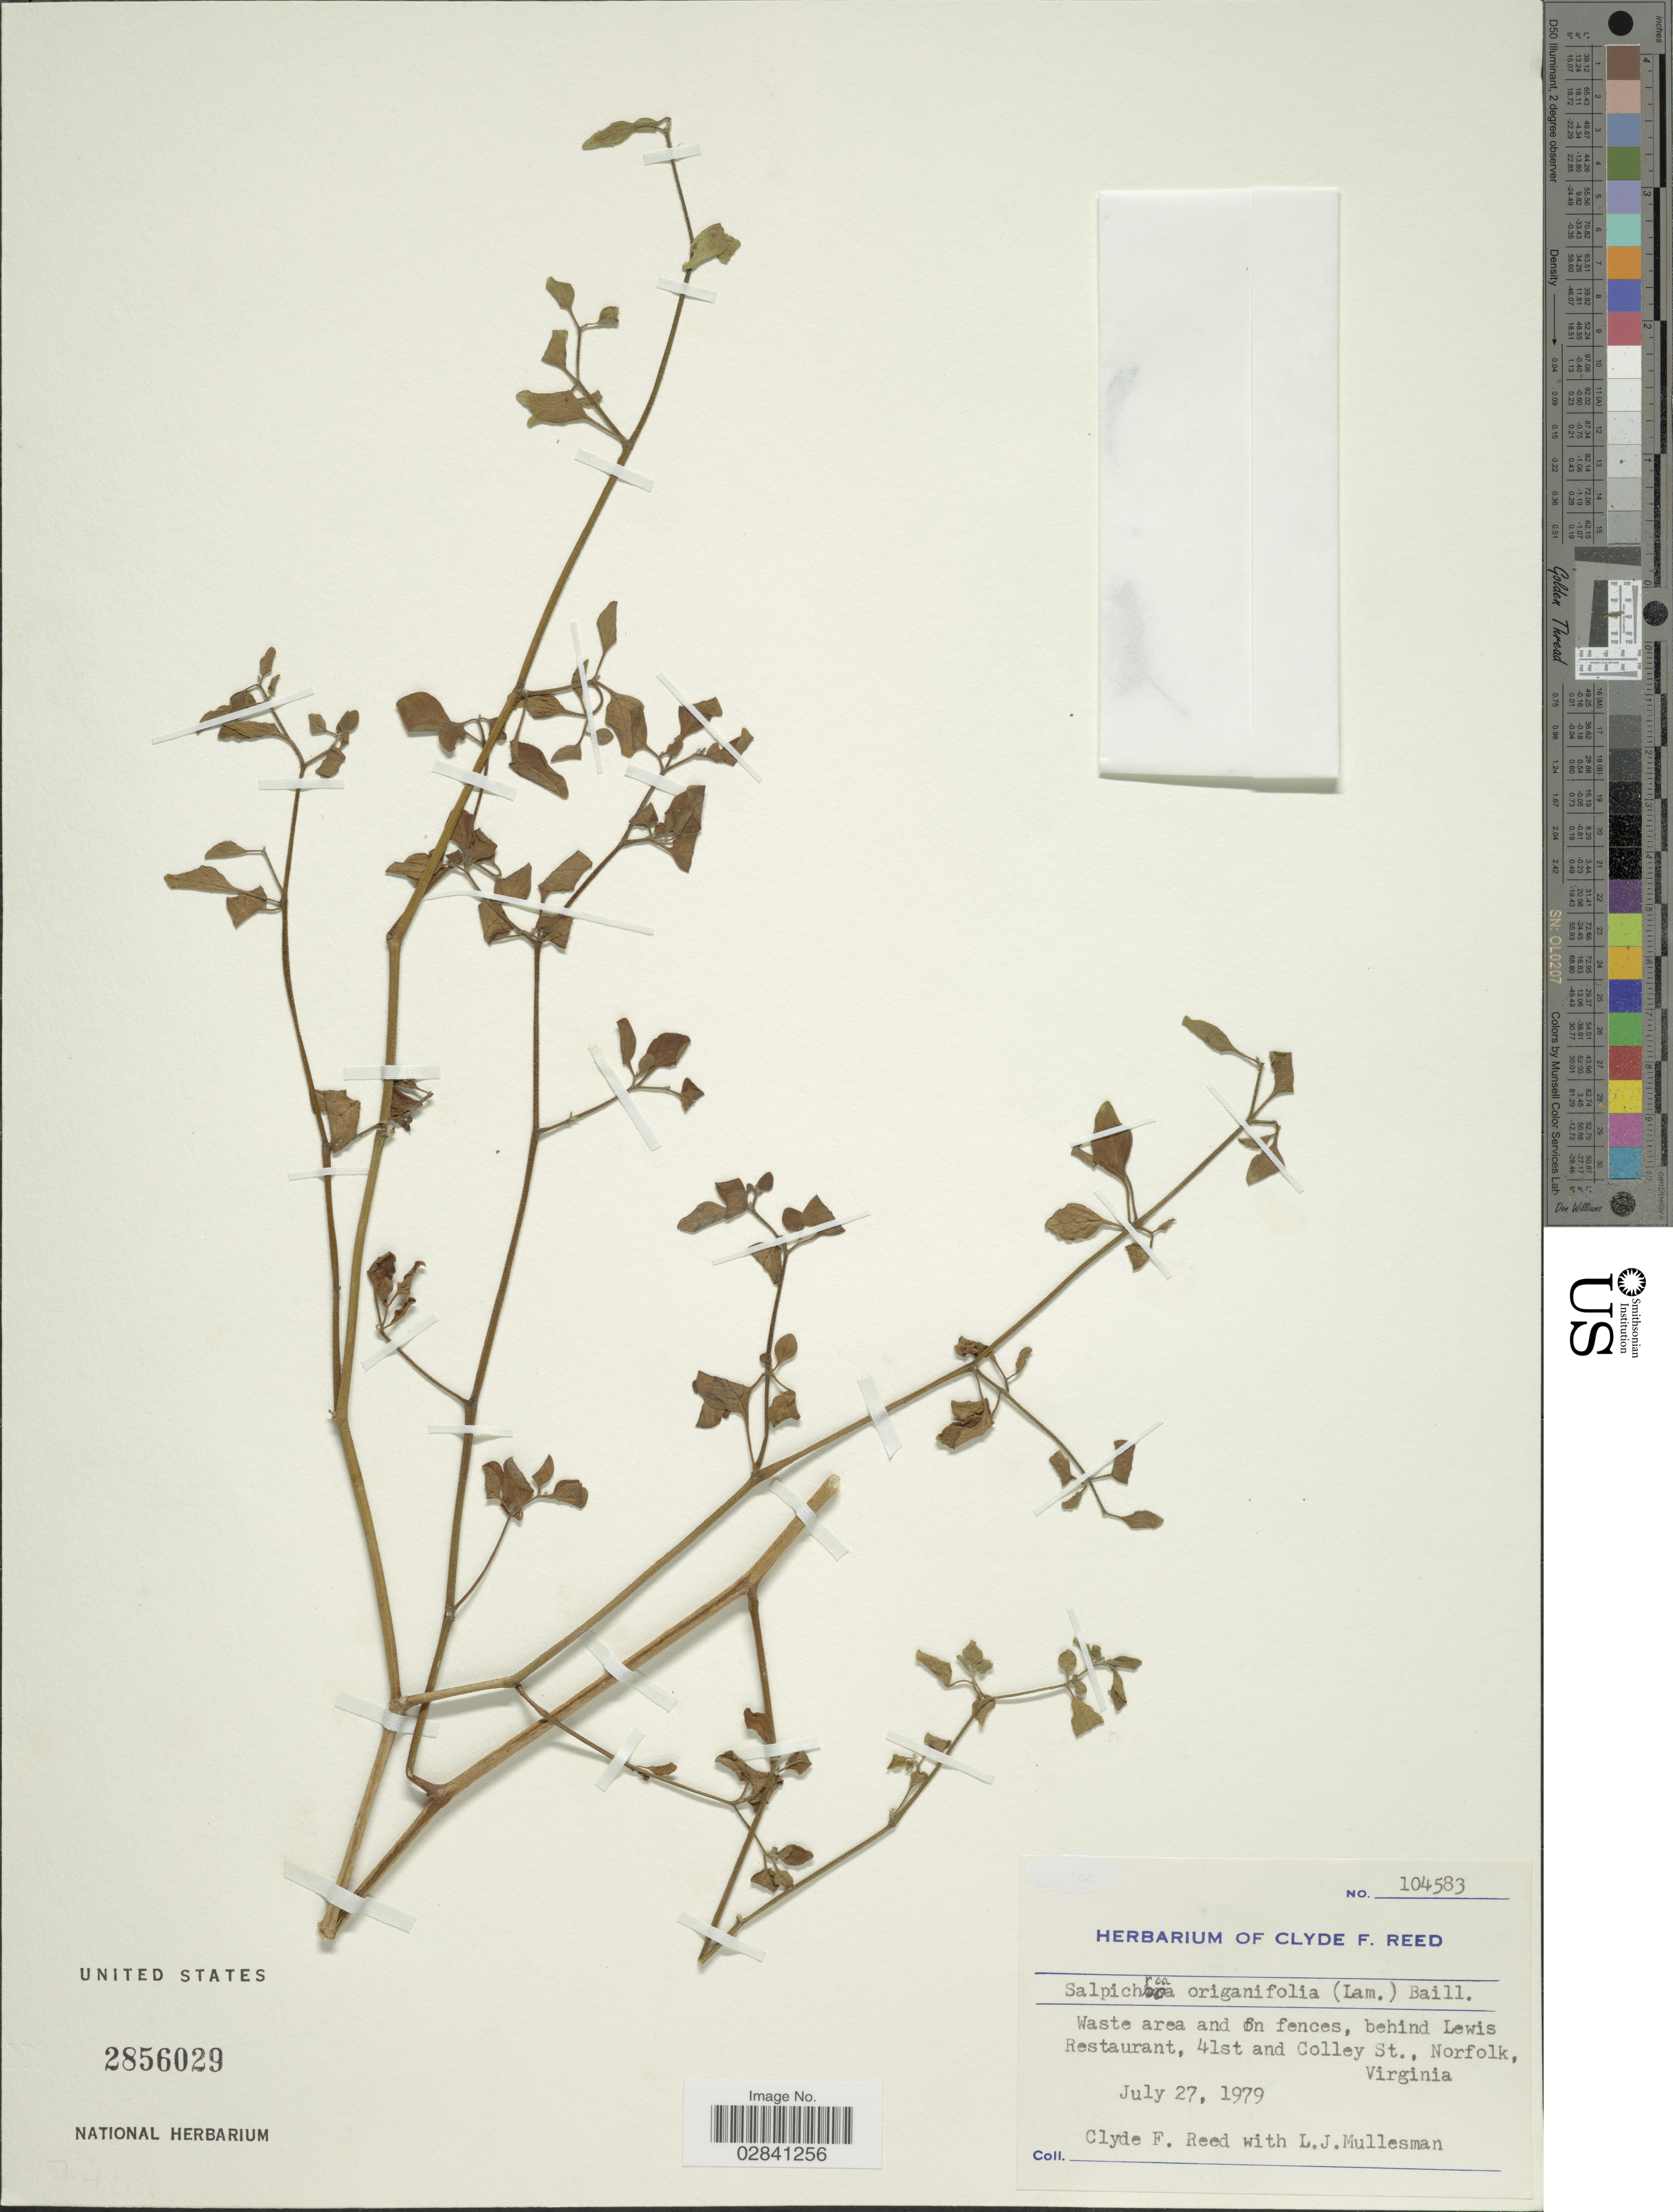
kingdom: Plantae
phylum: Tracheophyta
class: Magnoliopsida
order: Solanales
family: Solanaceae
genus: Salpichroa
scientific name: Salpichroa origanifolia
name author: (Lam.) Baill.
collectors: C. F. Reed & L. Mullesman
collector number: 104583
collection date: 1979-07-27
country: United States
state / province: Virginia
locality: Waste area and on fences, behind Lewis Restaurant, 41st and Colley St., Norfolk.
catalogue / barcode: US 2856029